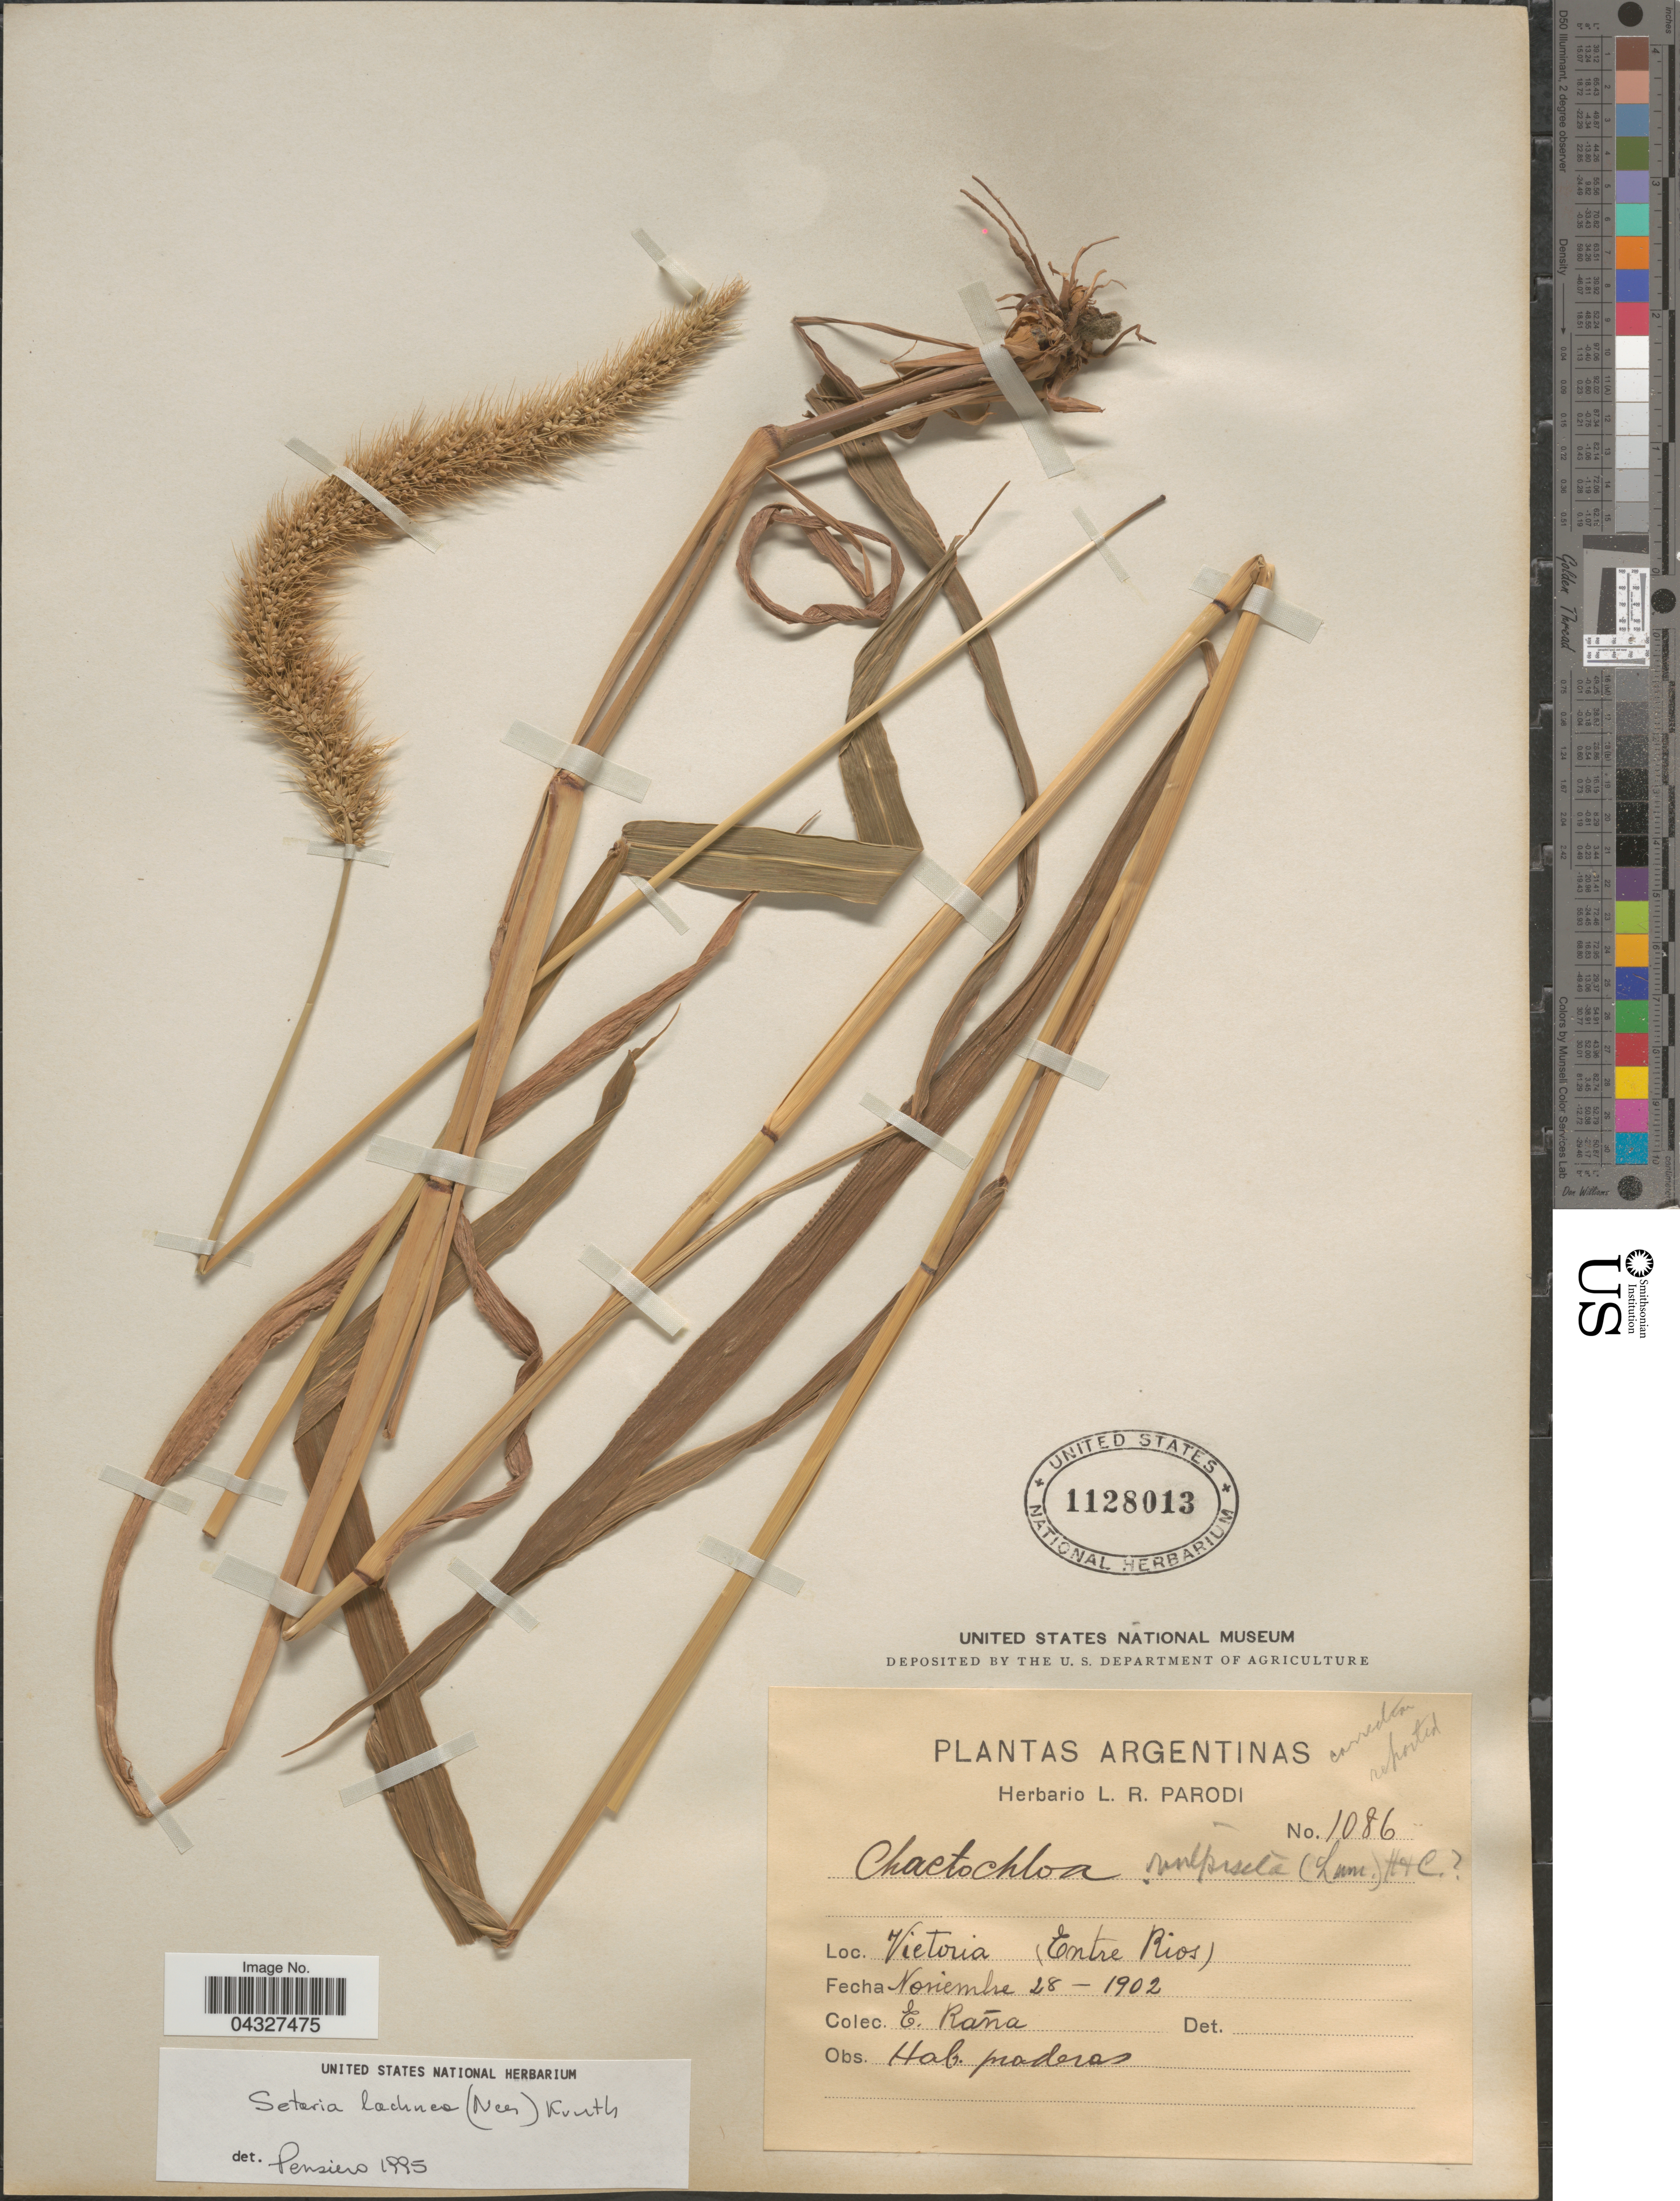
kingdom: Plantae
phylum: Tracheophyta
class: Liliopsida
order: Poales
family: Poaceae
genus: Setaria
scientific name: Setaria lachnea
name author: (Nees) Kunth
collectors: E. Raña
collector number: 1086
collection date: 1902-11-28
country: Argentina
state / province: Entre Rios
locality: Victoria.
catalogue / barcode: US 1128013